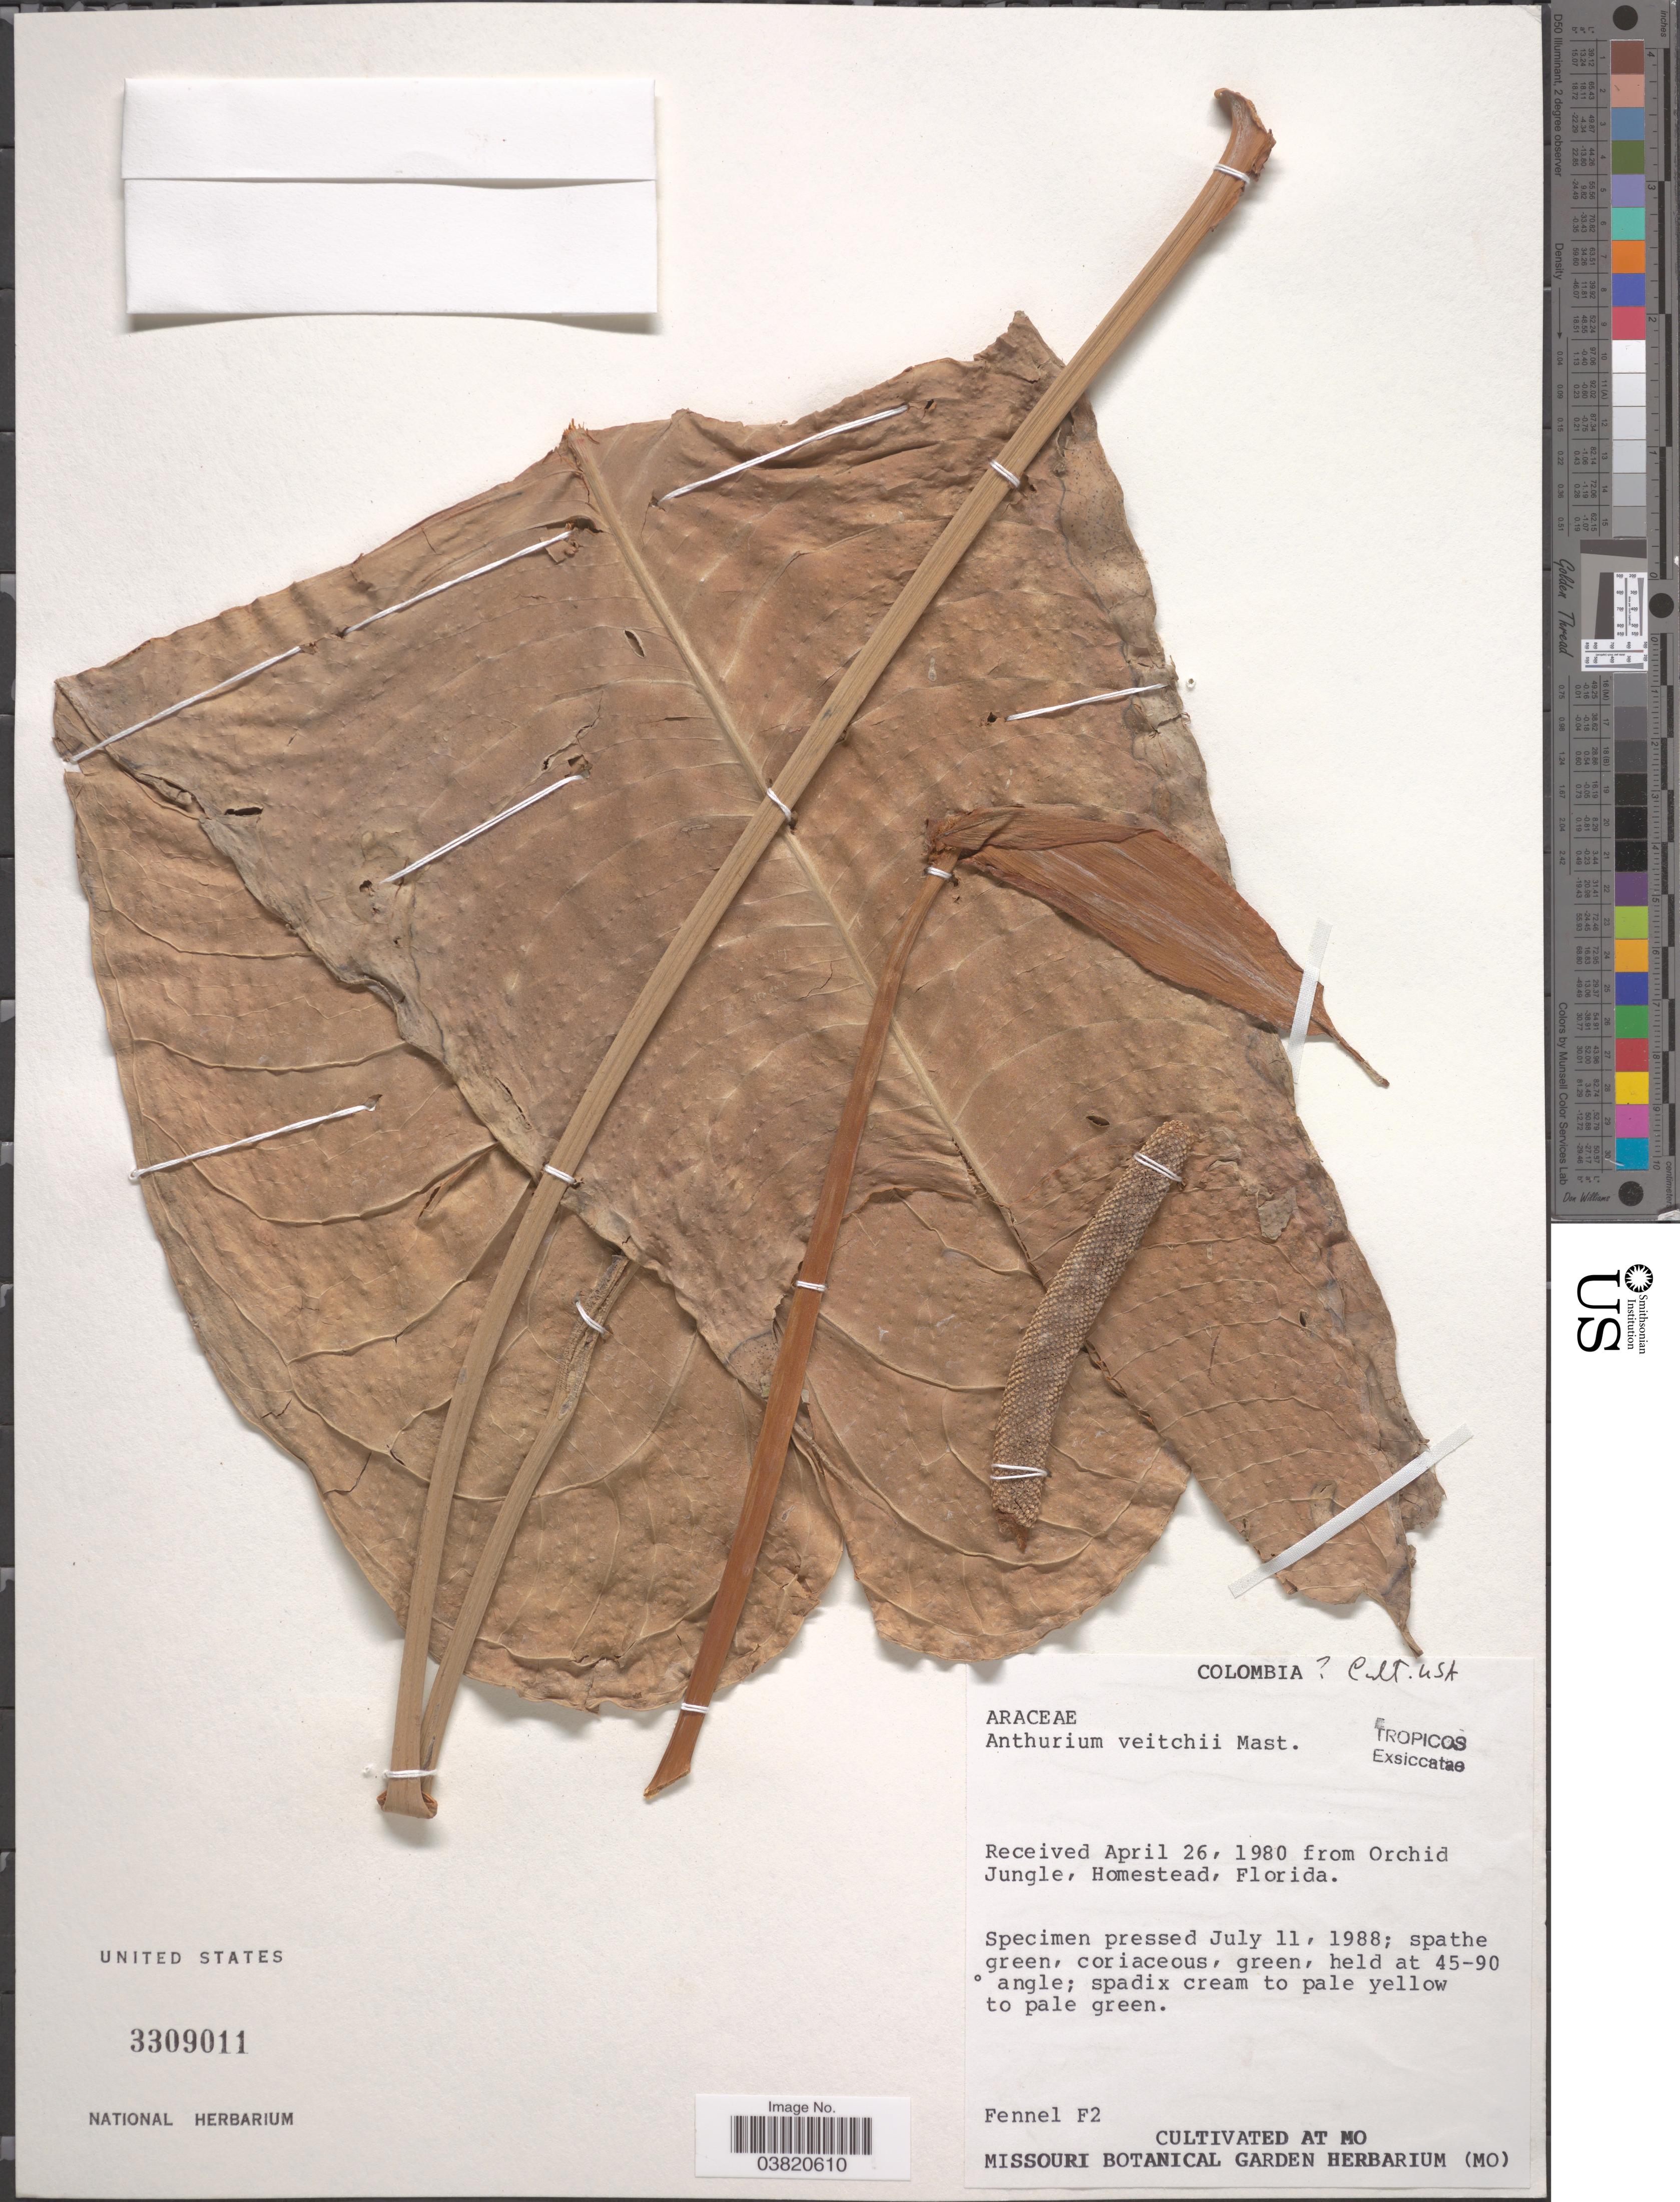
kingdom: Plantae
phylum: Tracheophyta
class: Liliopsida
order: Alismatales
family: Araceae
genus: Anthurium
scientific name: Anthurium veitchii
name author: Mast.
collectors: -. Fennell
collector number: F2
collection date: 1988-07-11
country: United States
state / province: Missouri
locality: Missouri Botanical Garden Herbarium (MO).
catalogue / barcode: US 3309011